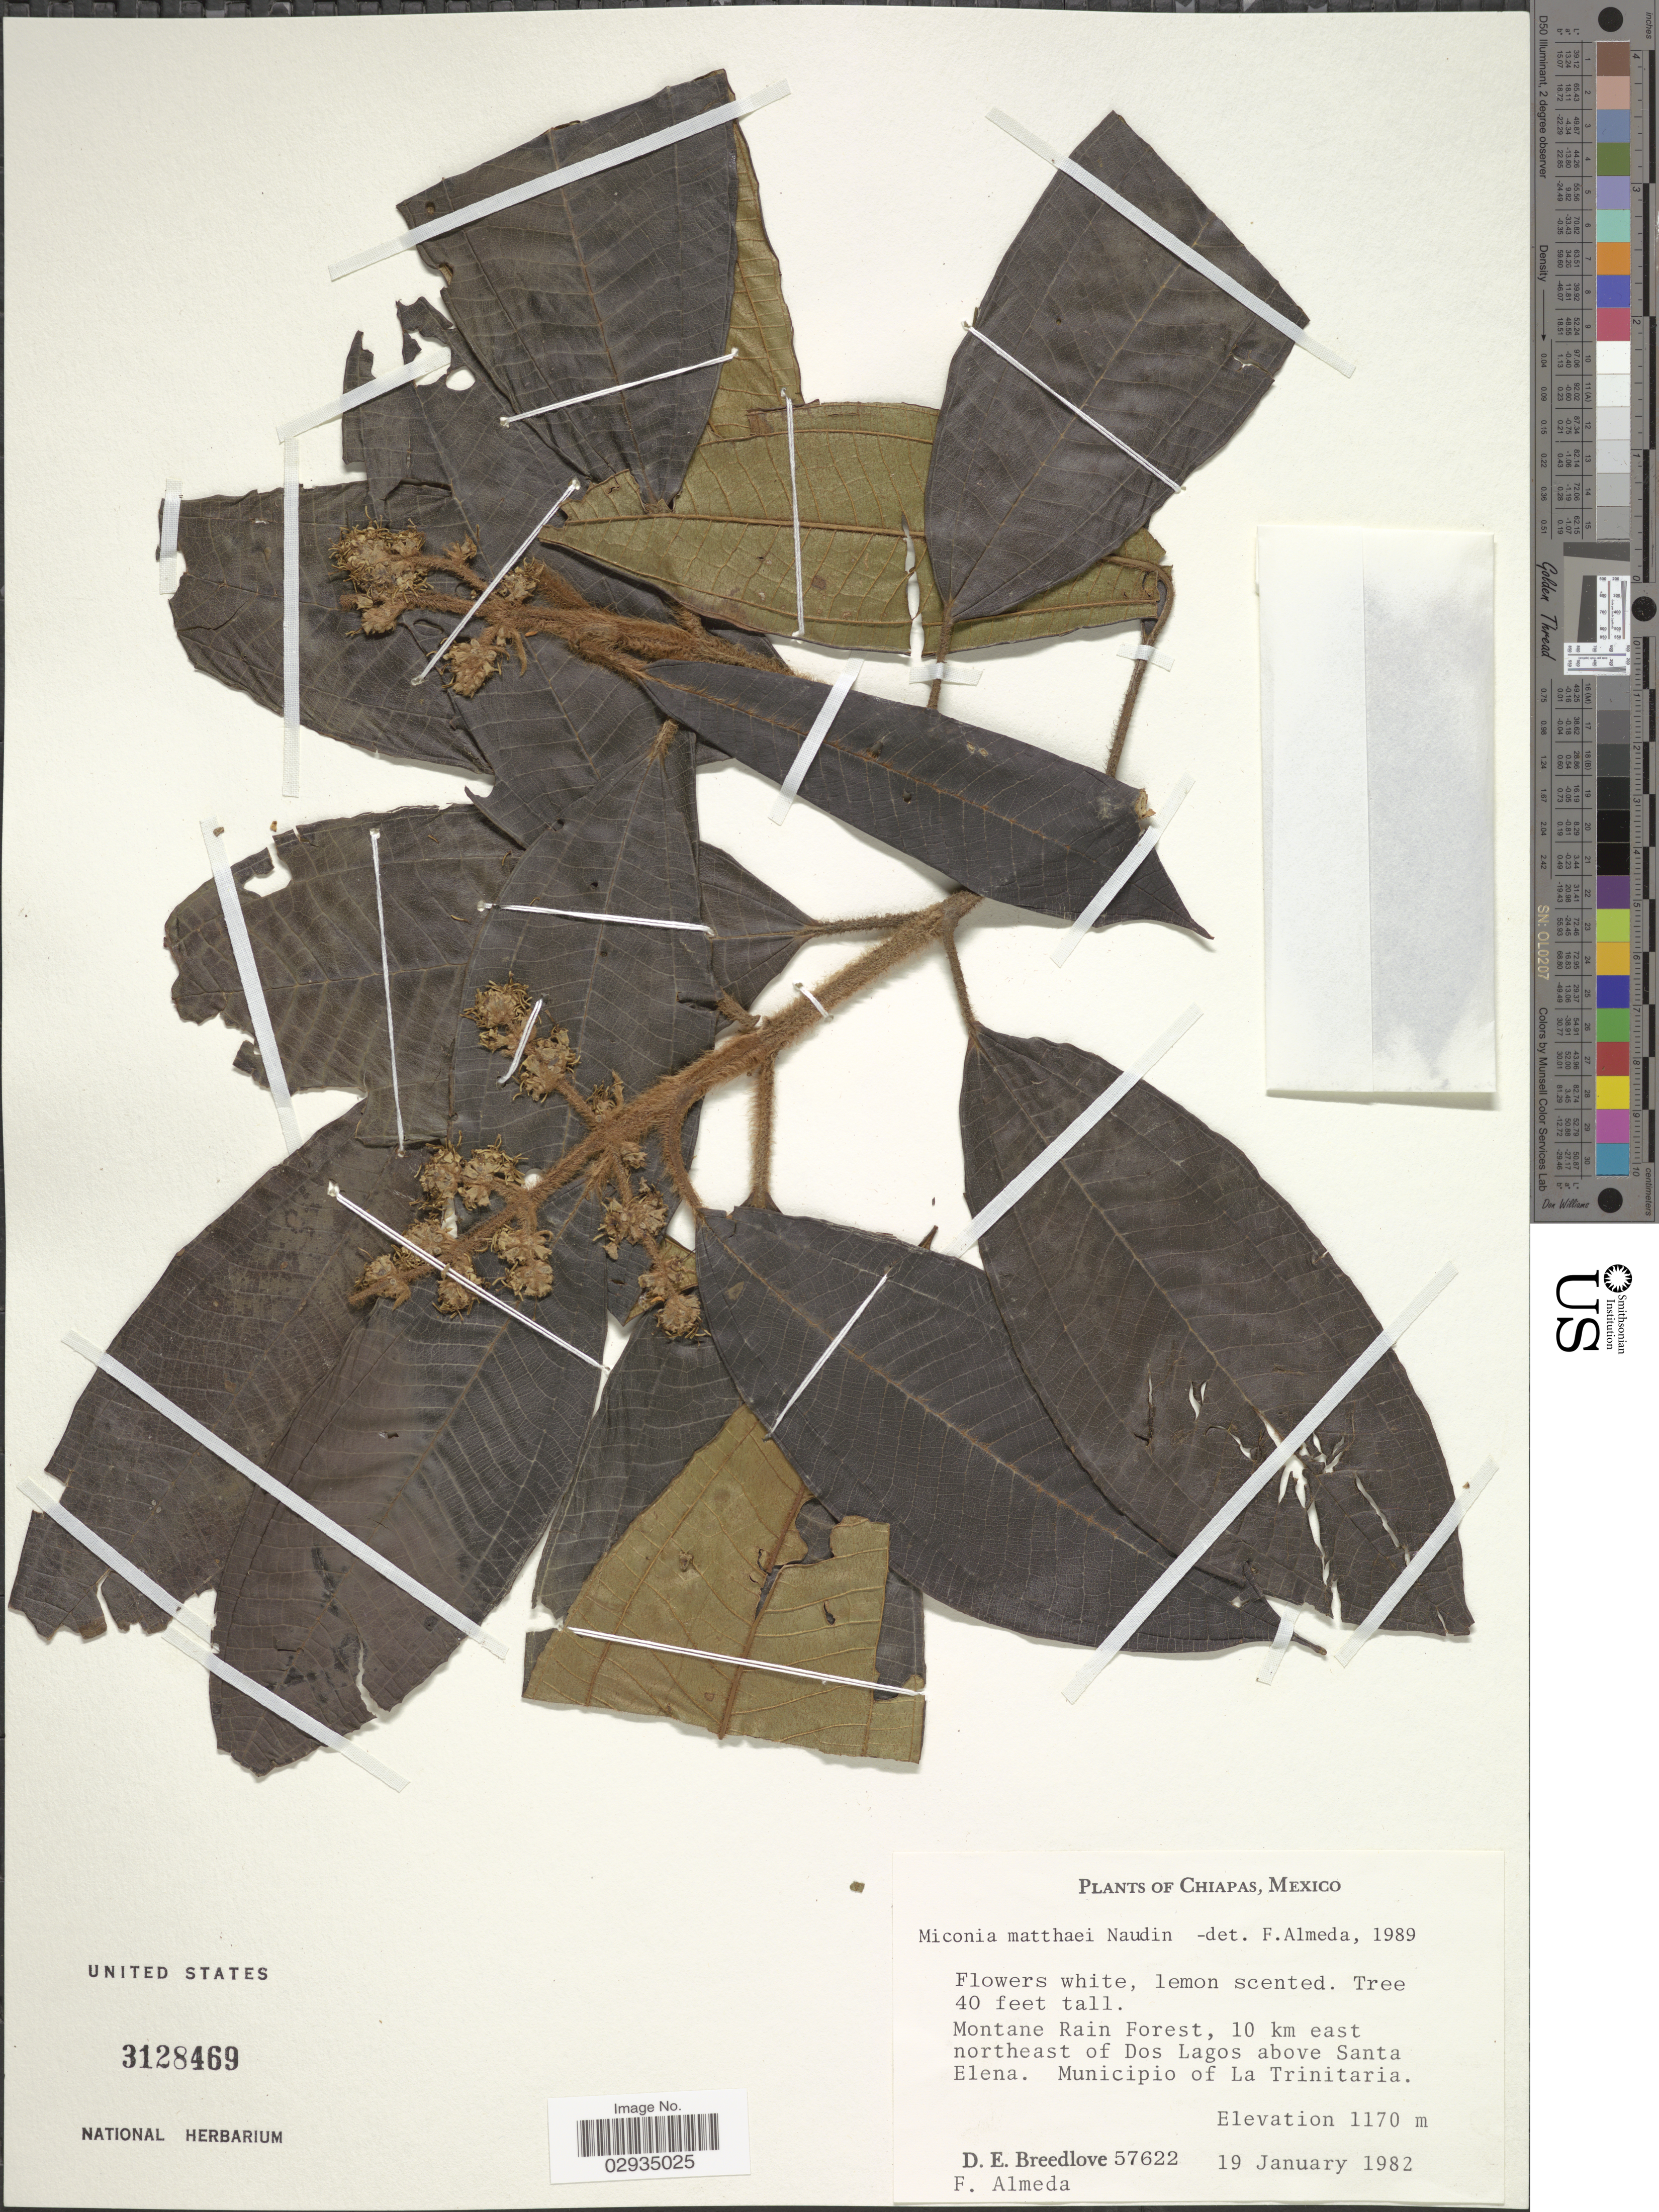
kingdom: Plantae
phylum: Tracheophyta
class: Magnoliopsida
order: Myrtales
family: Melastomataceae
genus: Miconia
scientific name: Miconia matthaei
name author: Naudin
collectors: D. E. Breedlove & F. Almeda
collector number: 57622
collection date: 1982-01-19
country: Mexico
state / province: Chiapas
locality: Montane Rain forest, 10 km east northeast of Dos Lagos above Santo Elena. Municipio of La Trinitaria.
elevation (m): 1170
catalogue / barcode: US 3128469